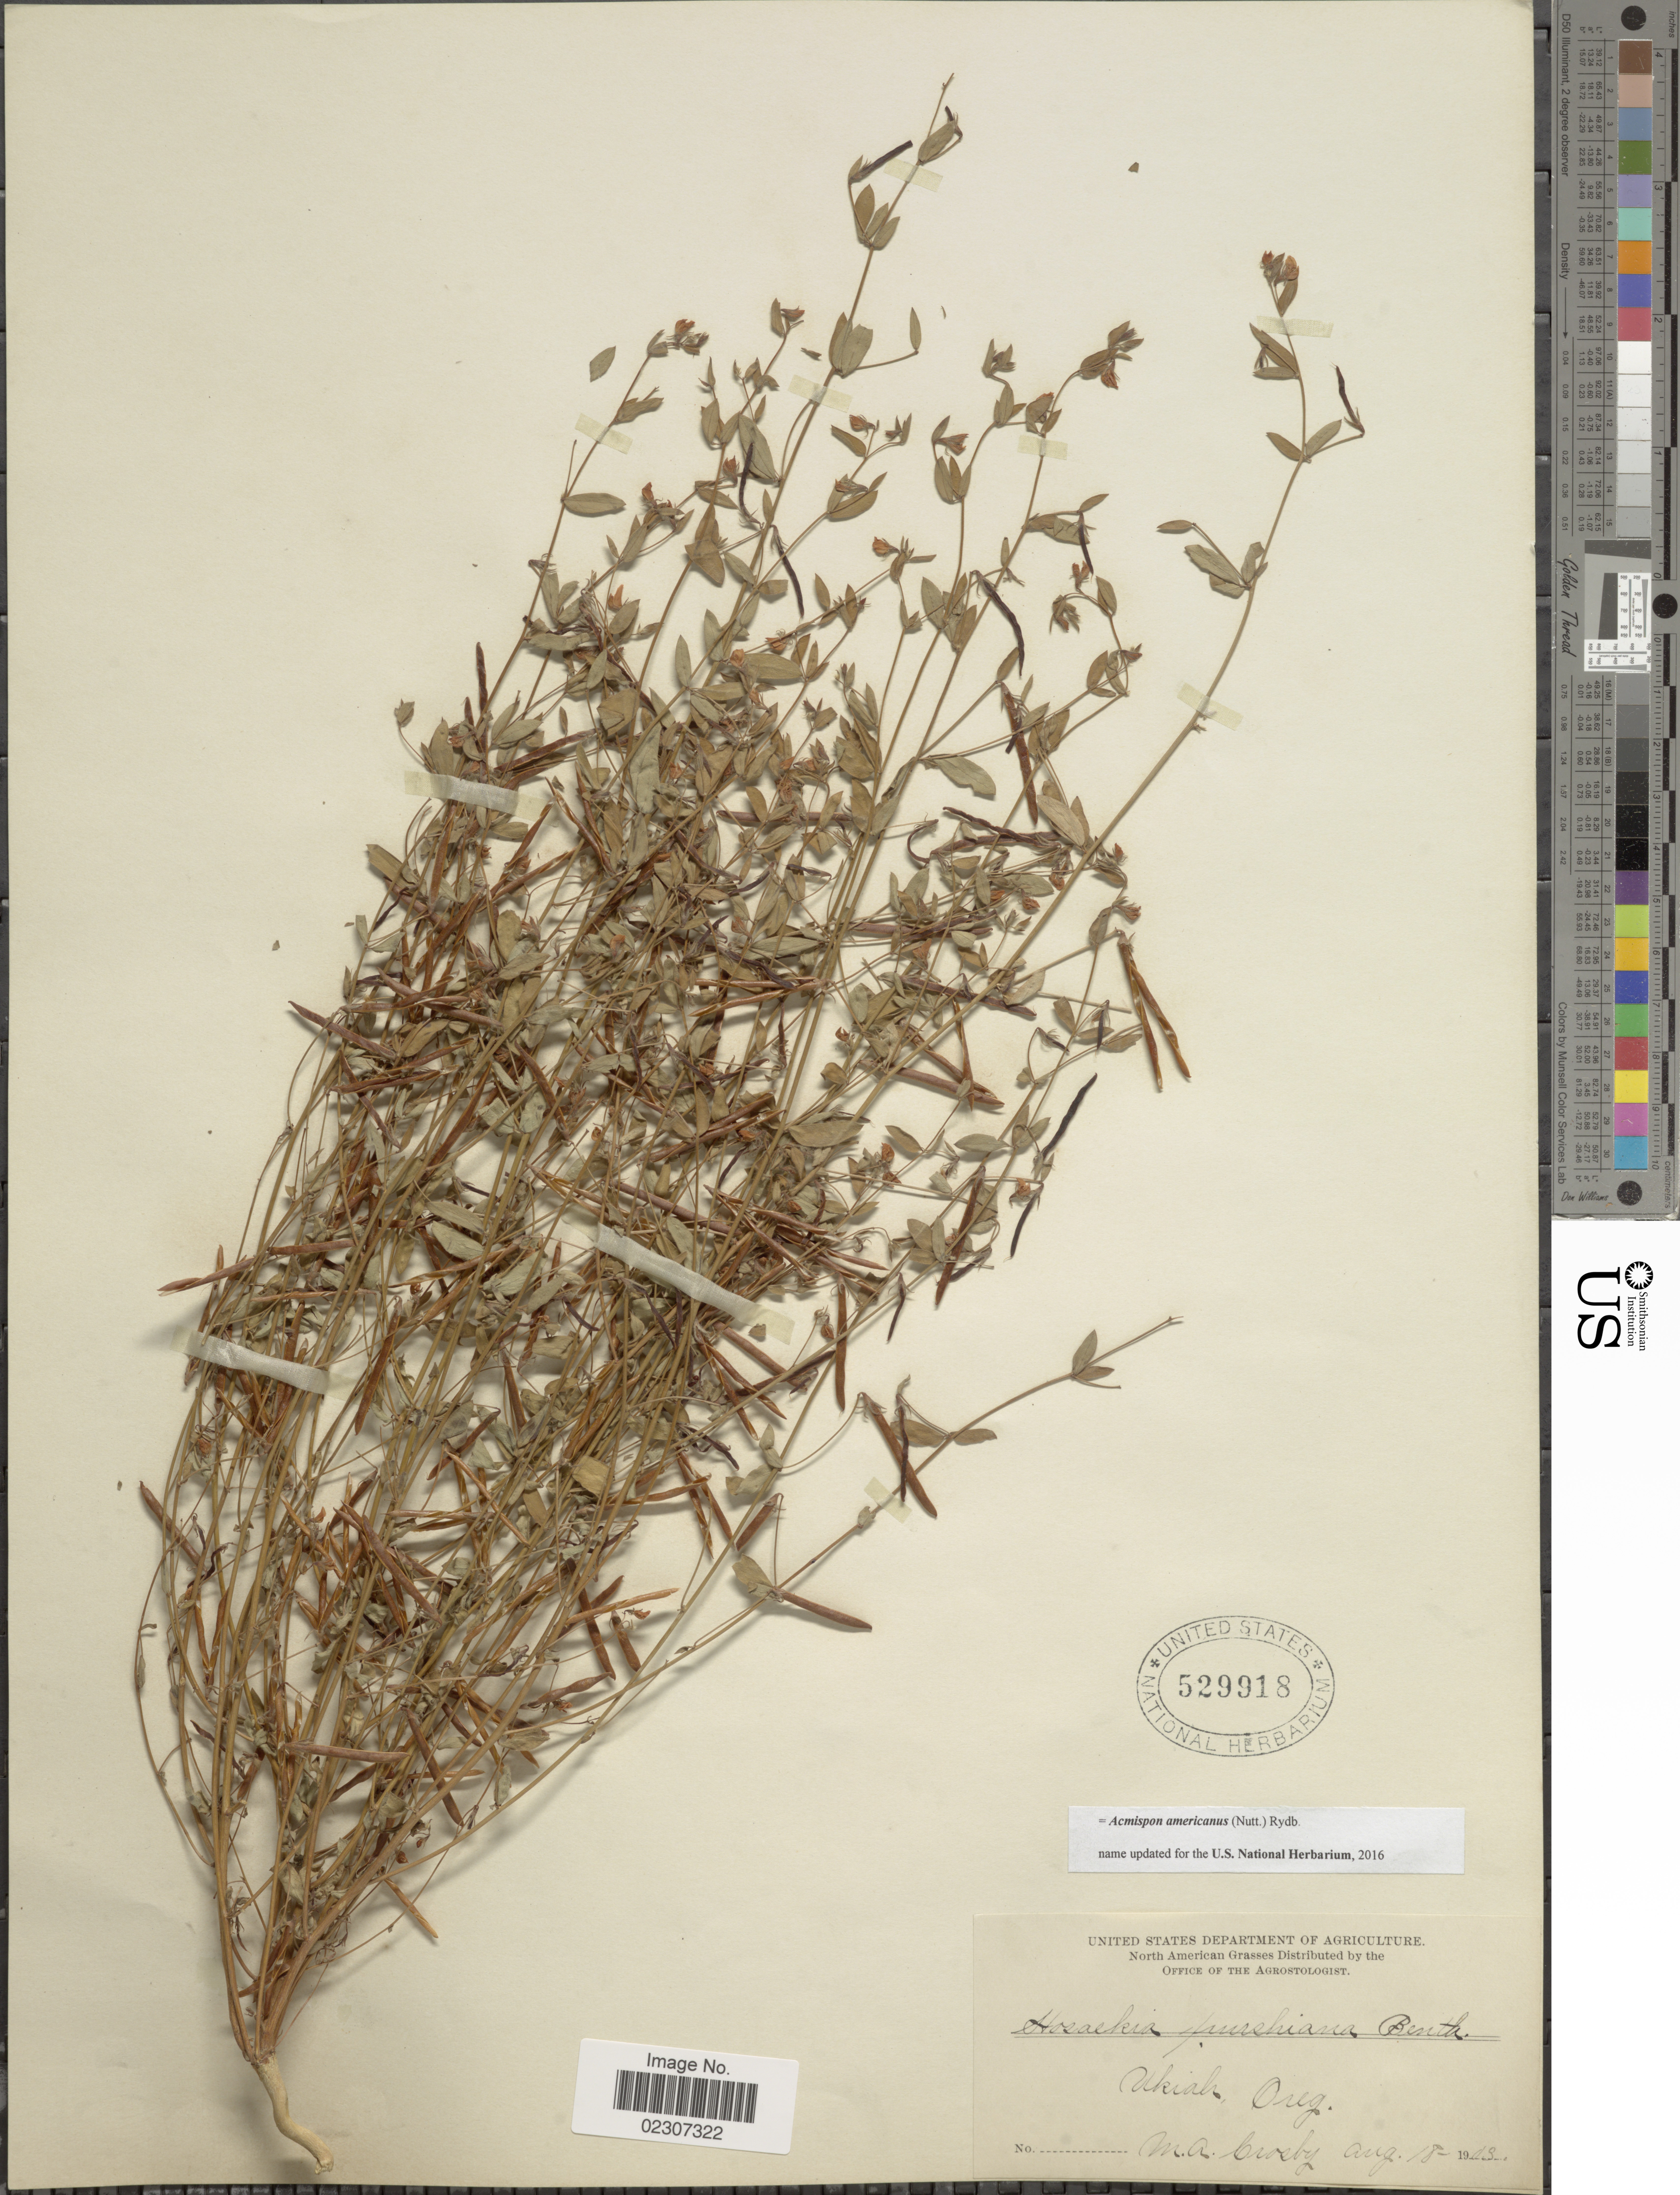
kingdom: Plantae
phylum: Tracheophyta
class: Magnoliopsida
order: Fabales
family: Fabaceae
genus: Acmispon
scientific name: Acmispon americanus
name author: (Nutt.) Rydb.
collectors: M. Crosby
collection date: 1913-08-18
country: United States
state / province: Oregon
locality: Ukiak, Oreg.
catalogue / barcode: US 529918